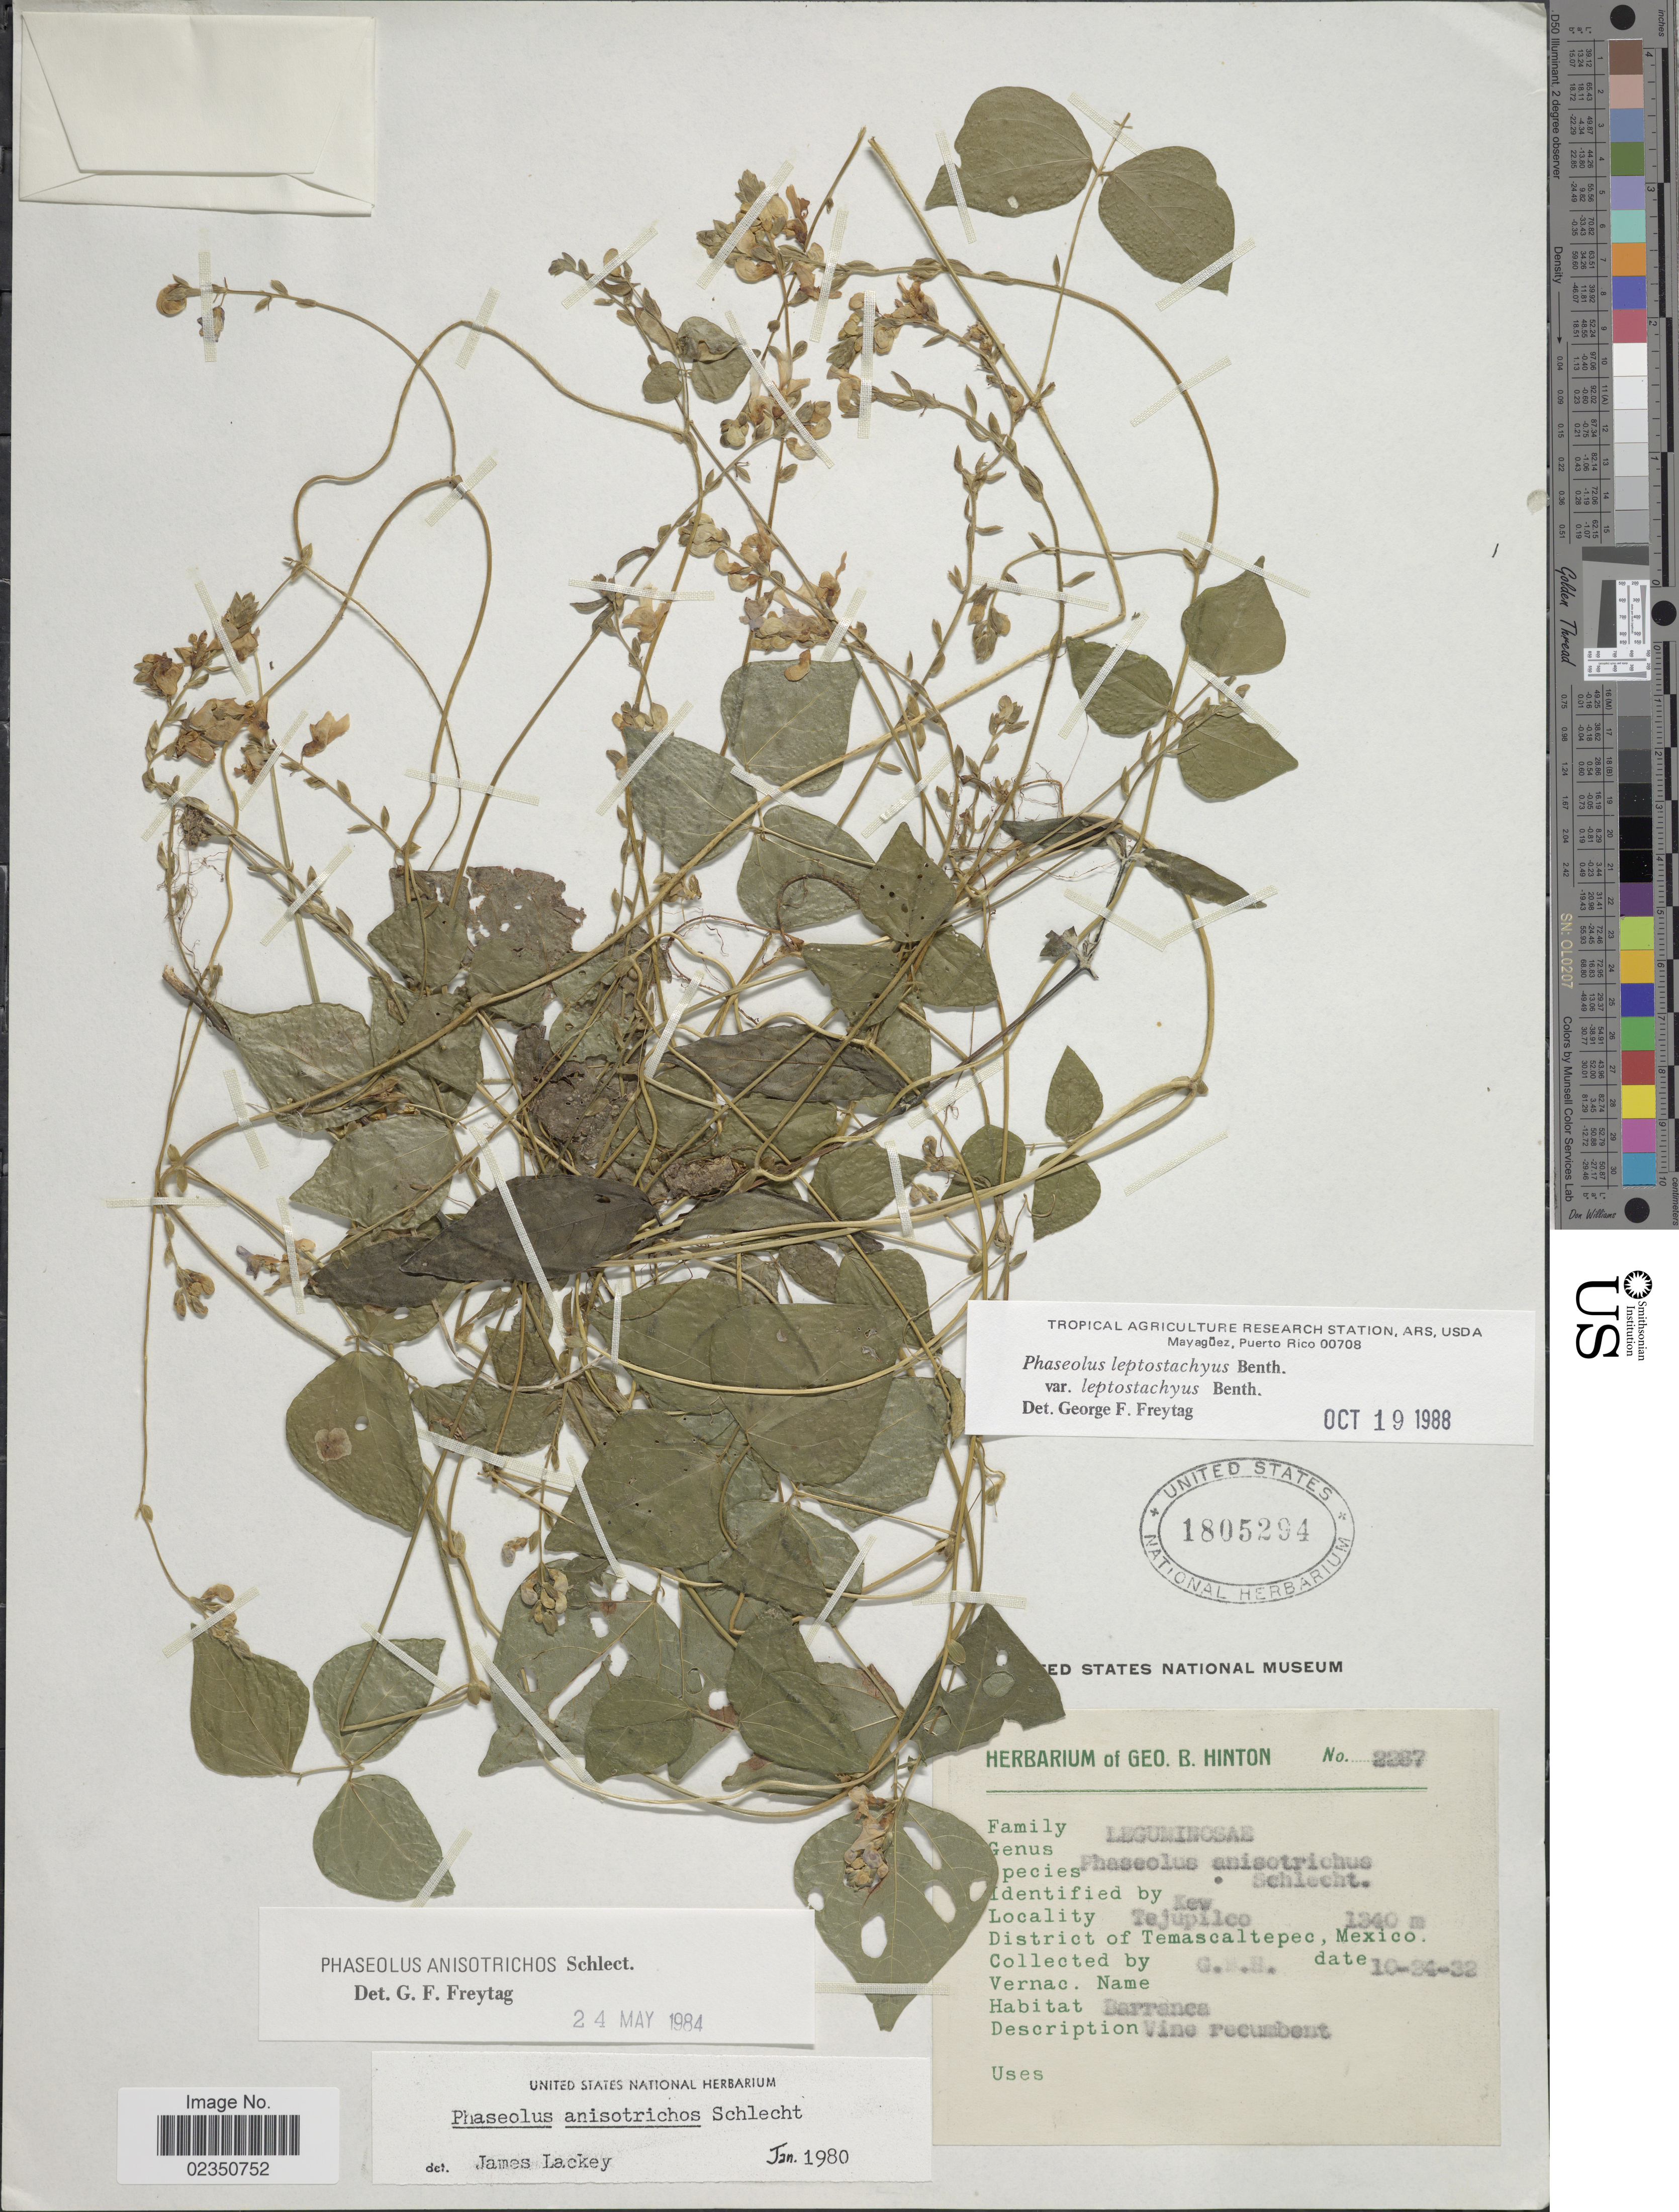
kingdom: Plantae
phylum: Tracheophyta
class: Magnoliopsida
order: Fabales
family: Fabaceae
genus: Phaseolus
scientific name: Phaseolus leptostachyus var. leptostachyus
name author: Benth.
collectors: G. B. Hinton & et al.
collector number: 2287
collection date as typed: Transcribed d/m/y: 24/10/32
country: Mexico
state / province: México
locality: Tejupiulco, Temascaltepec, Barranca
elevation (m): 1340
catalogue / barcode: US 1805294